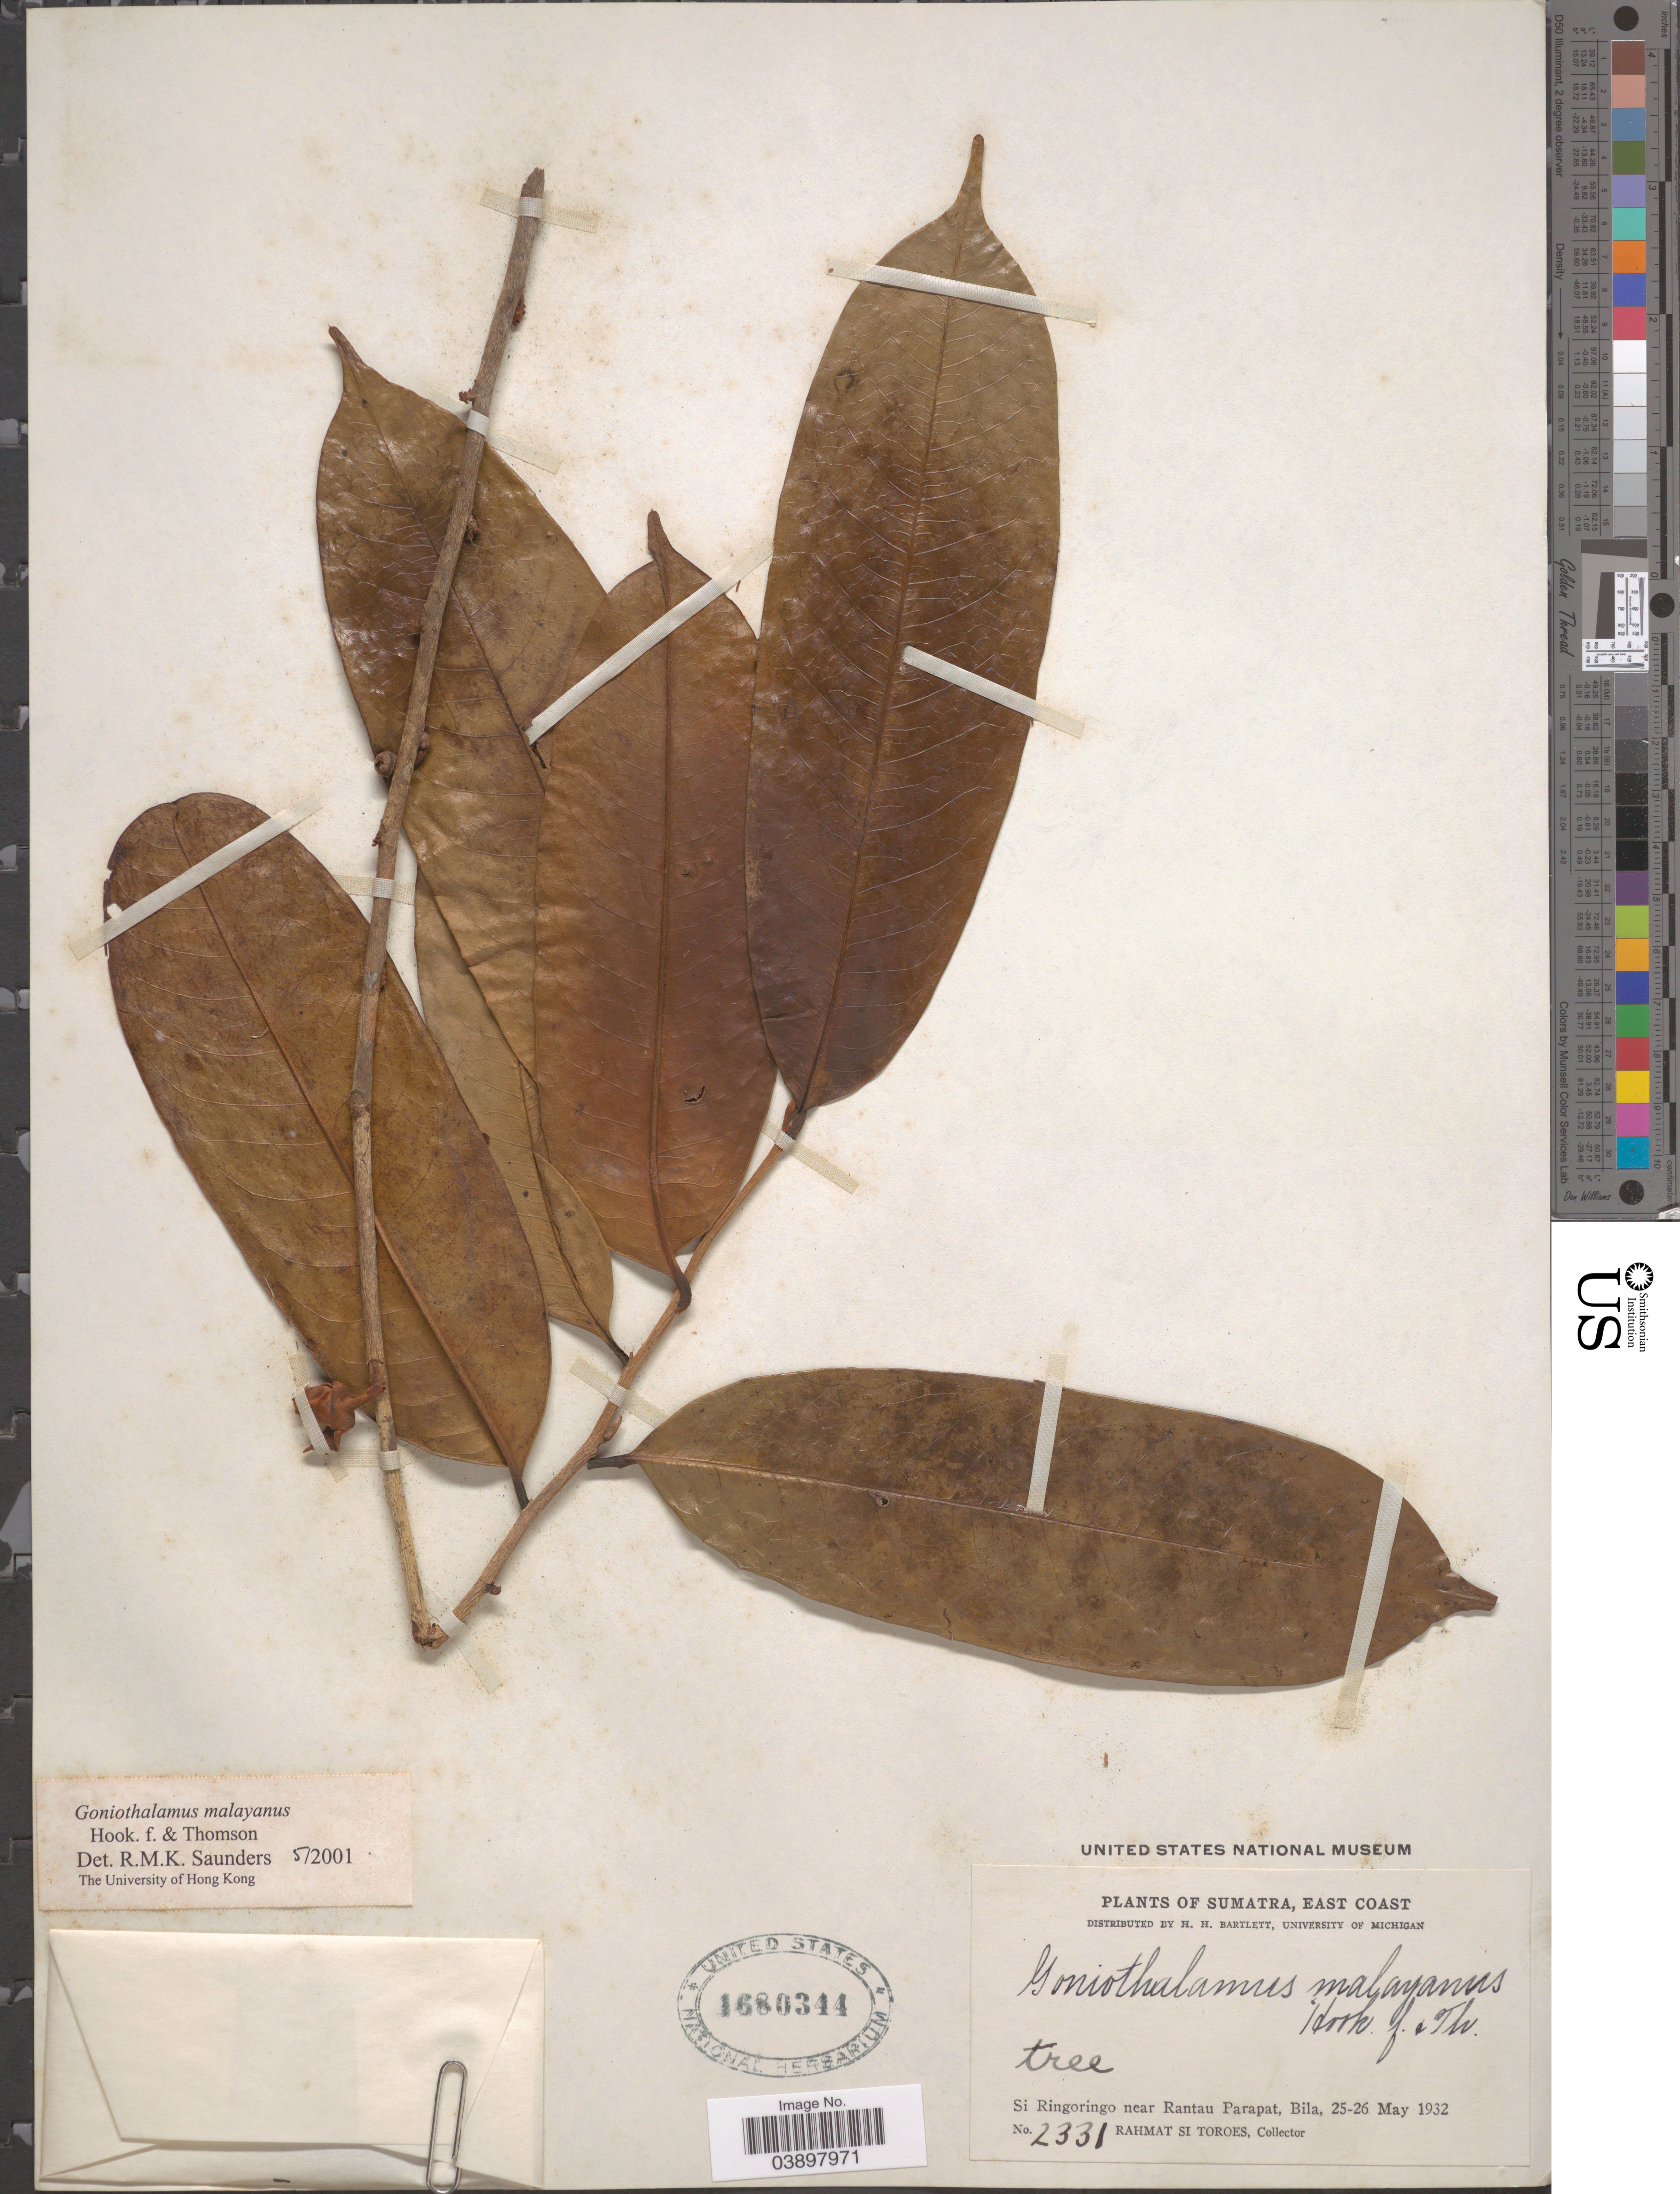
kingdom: Plantae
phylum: Tracheophyta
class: Magnoliopsida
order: Magnoliales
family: Annonaceae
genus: Goniothalamus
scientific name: Goniothalamus malayanus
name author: Hook. f. & Thomson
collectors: Rahmat Si Boeea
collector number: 2331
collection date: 1932-05-25/1932-05-26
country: Indonesia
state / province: Sumatra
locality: East Coast. Si Ringoringo near Rantau Parapat, Bila.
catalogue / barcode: US 1680344